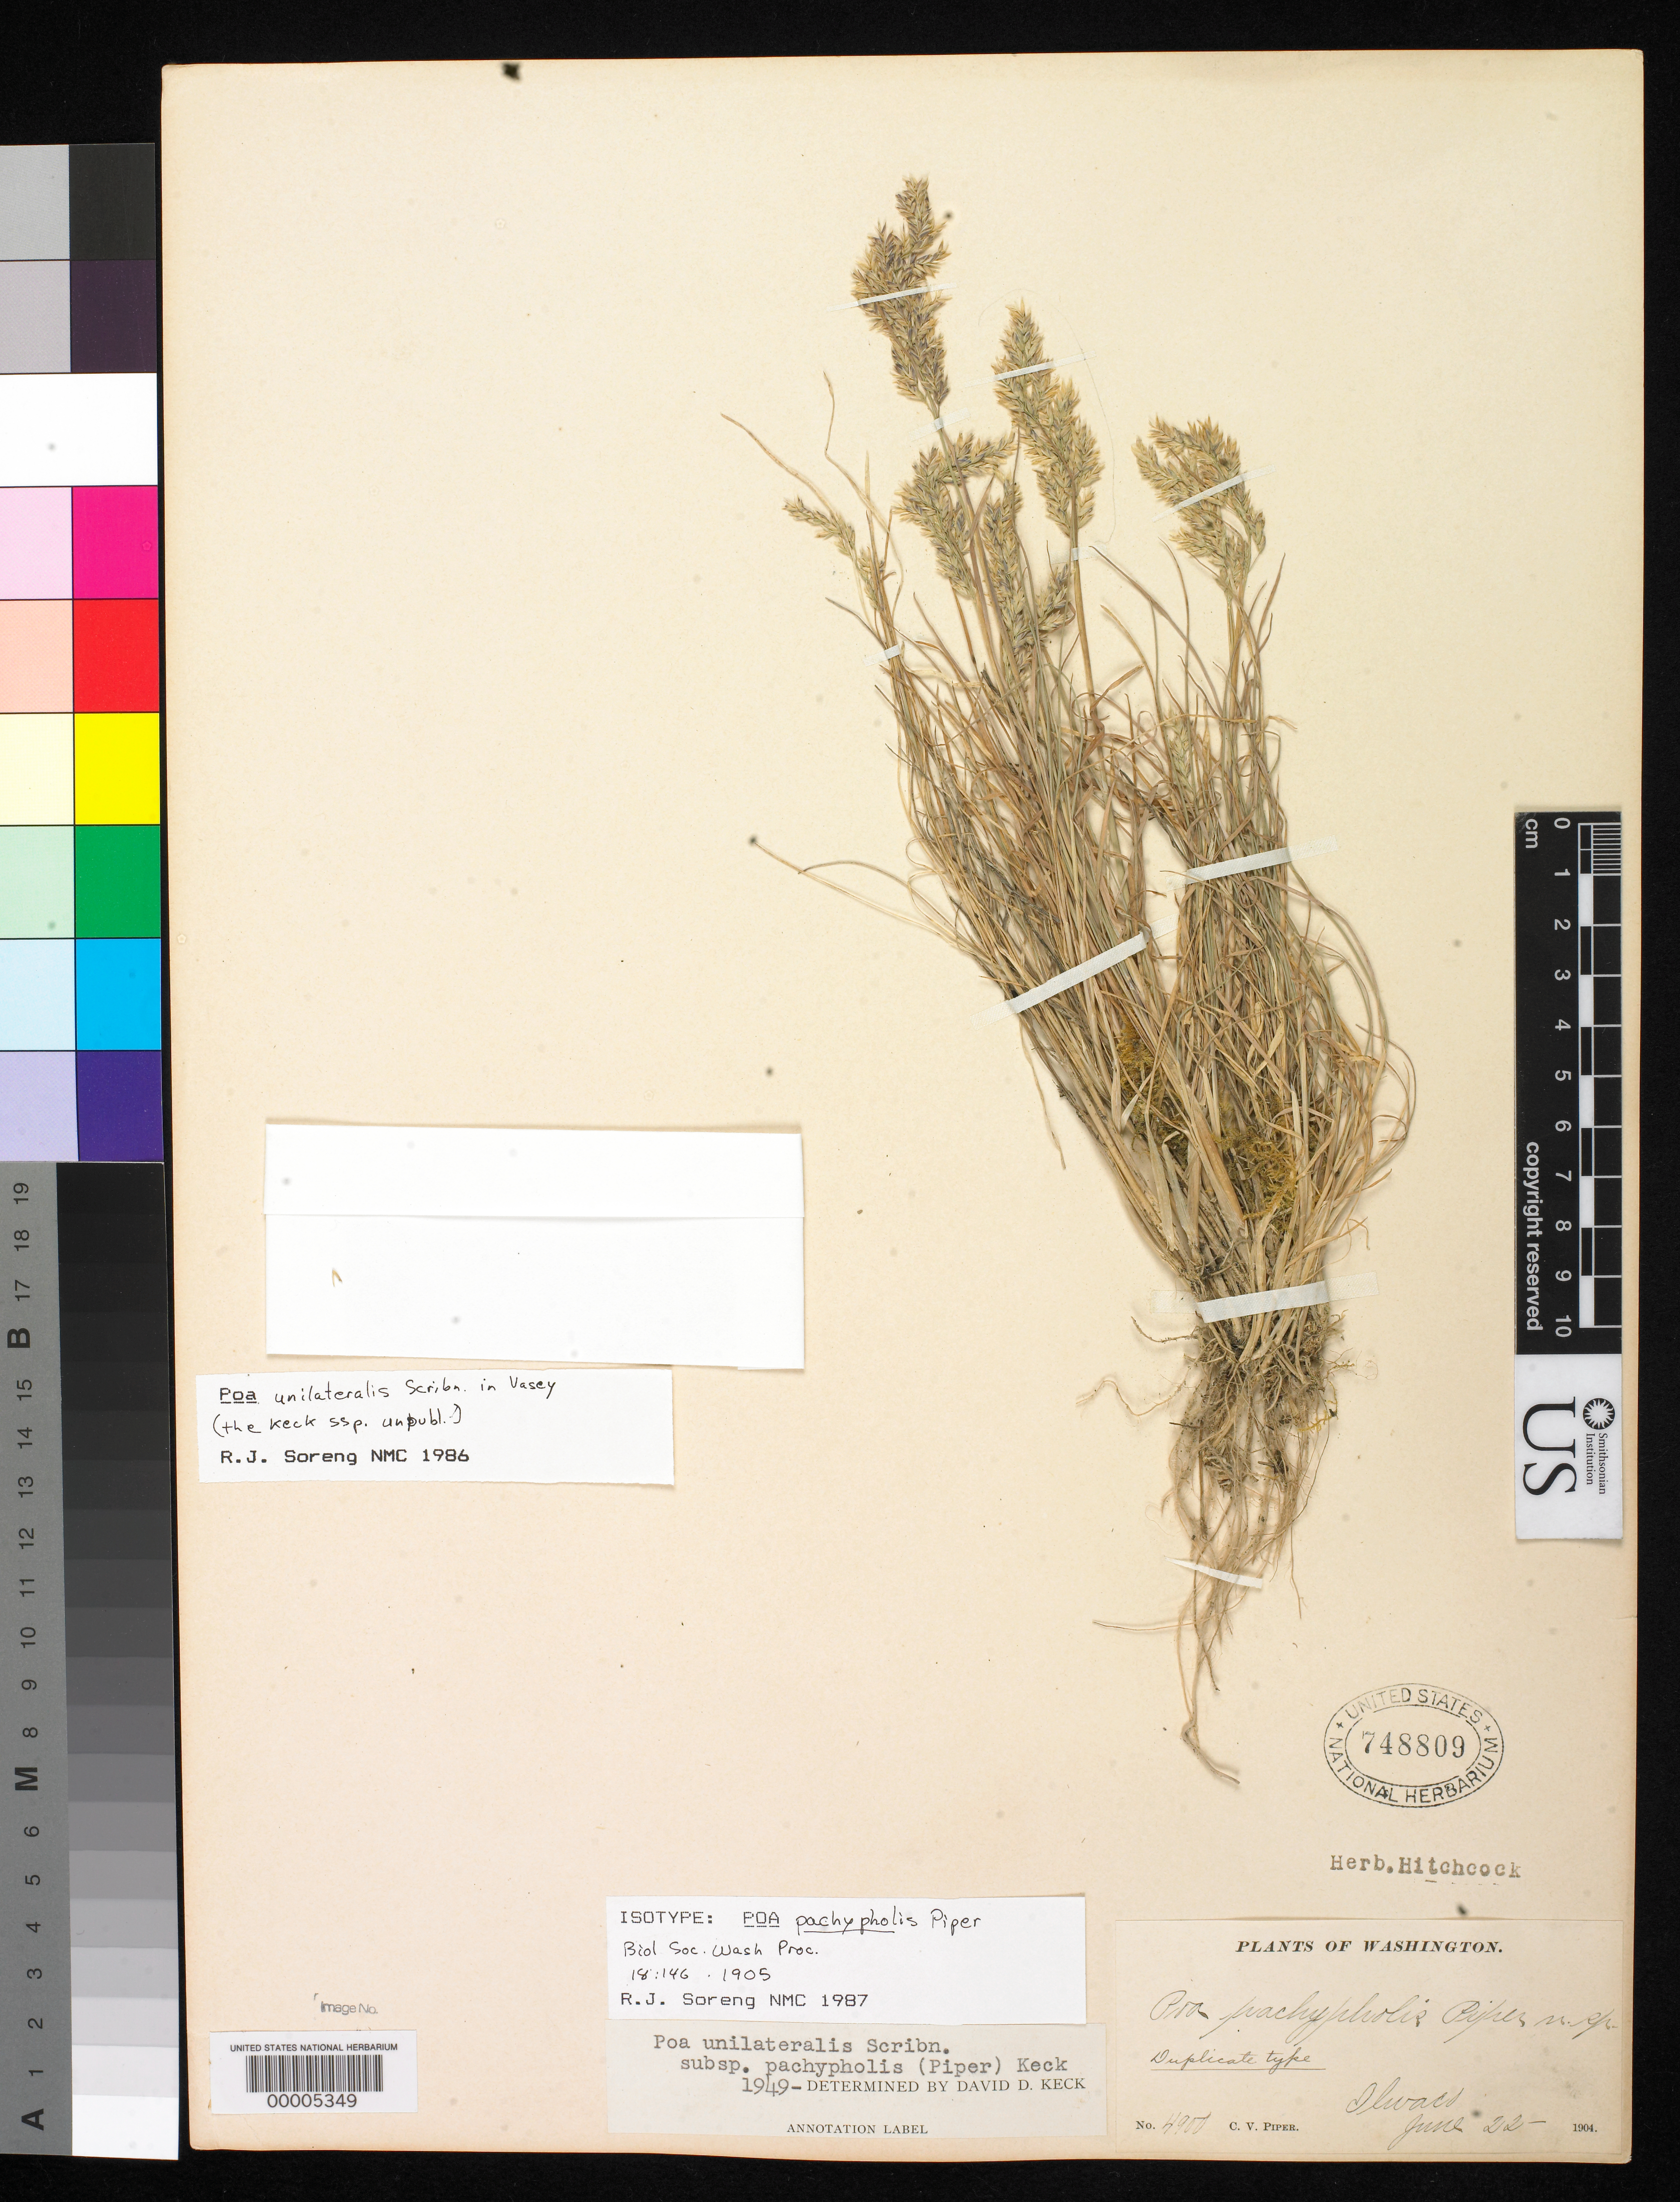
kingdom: Plantae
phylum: Tracheophyta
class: Liliopsida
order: Poales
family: Poaceae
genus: Poa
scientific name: Poa pachypholis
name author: Piper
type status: Isotype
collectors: C. V. Piper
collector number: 4900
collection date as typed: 22 Jun 1904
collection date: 1904-06-22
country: United States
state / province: Washington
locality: Ilaco.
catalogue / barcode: US 748809